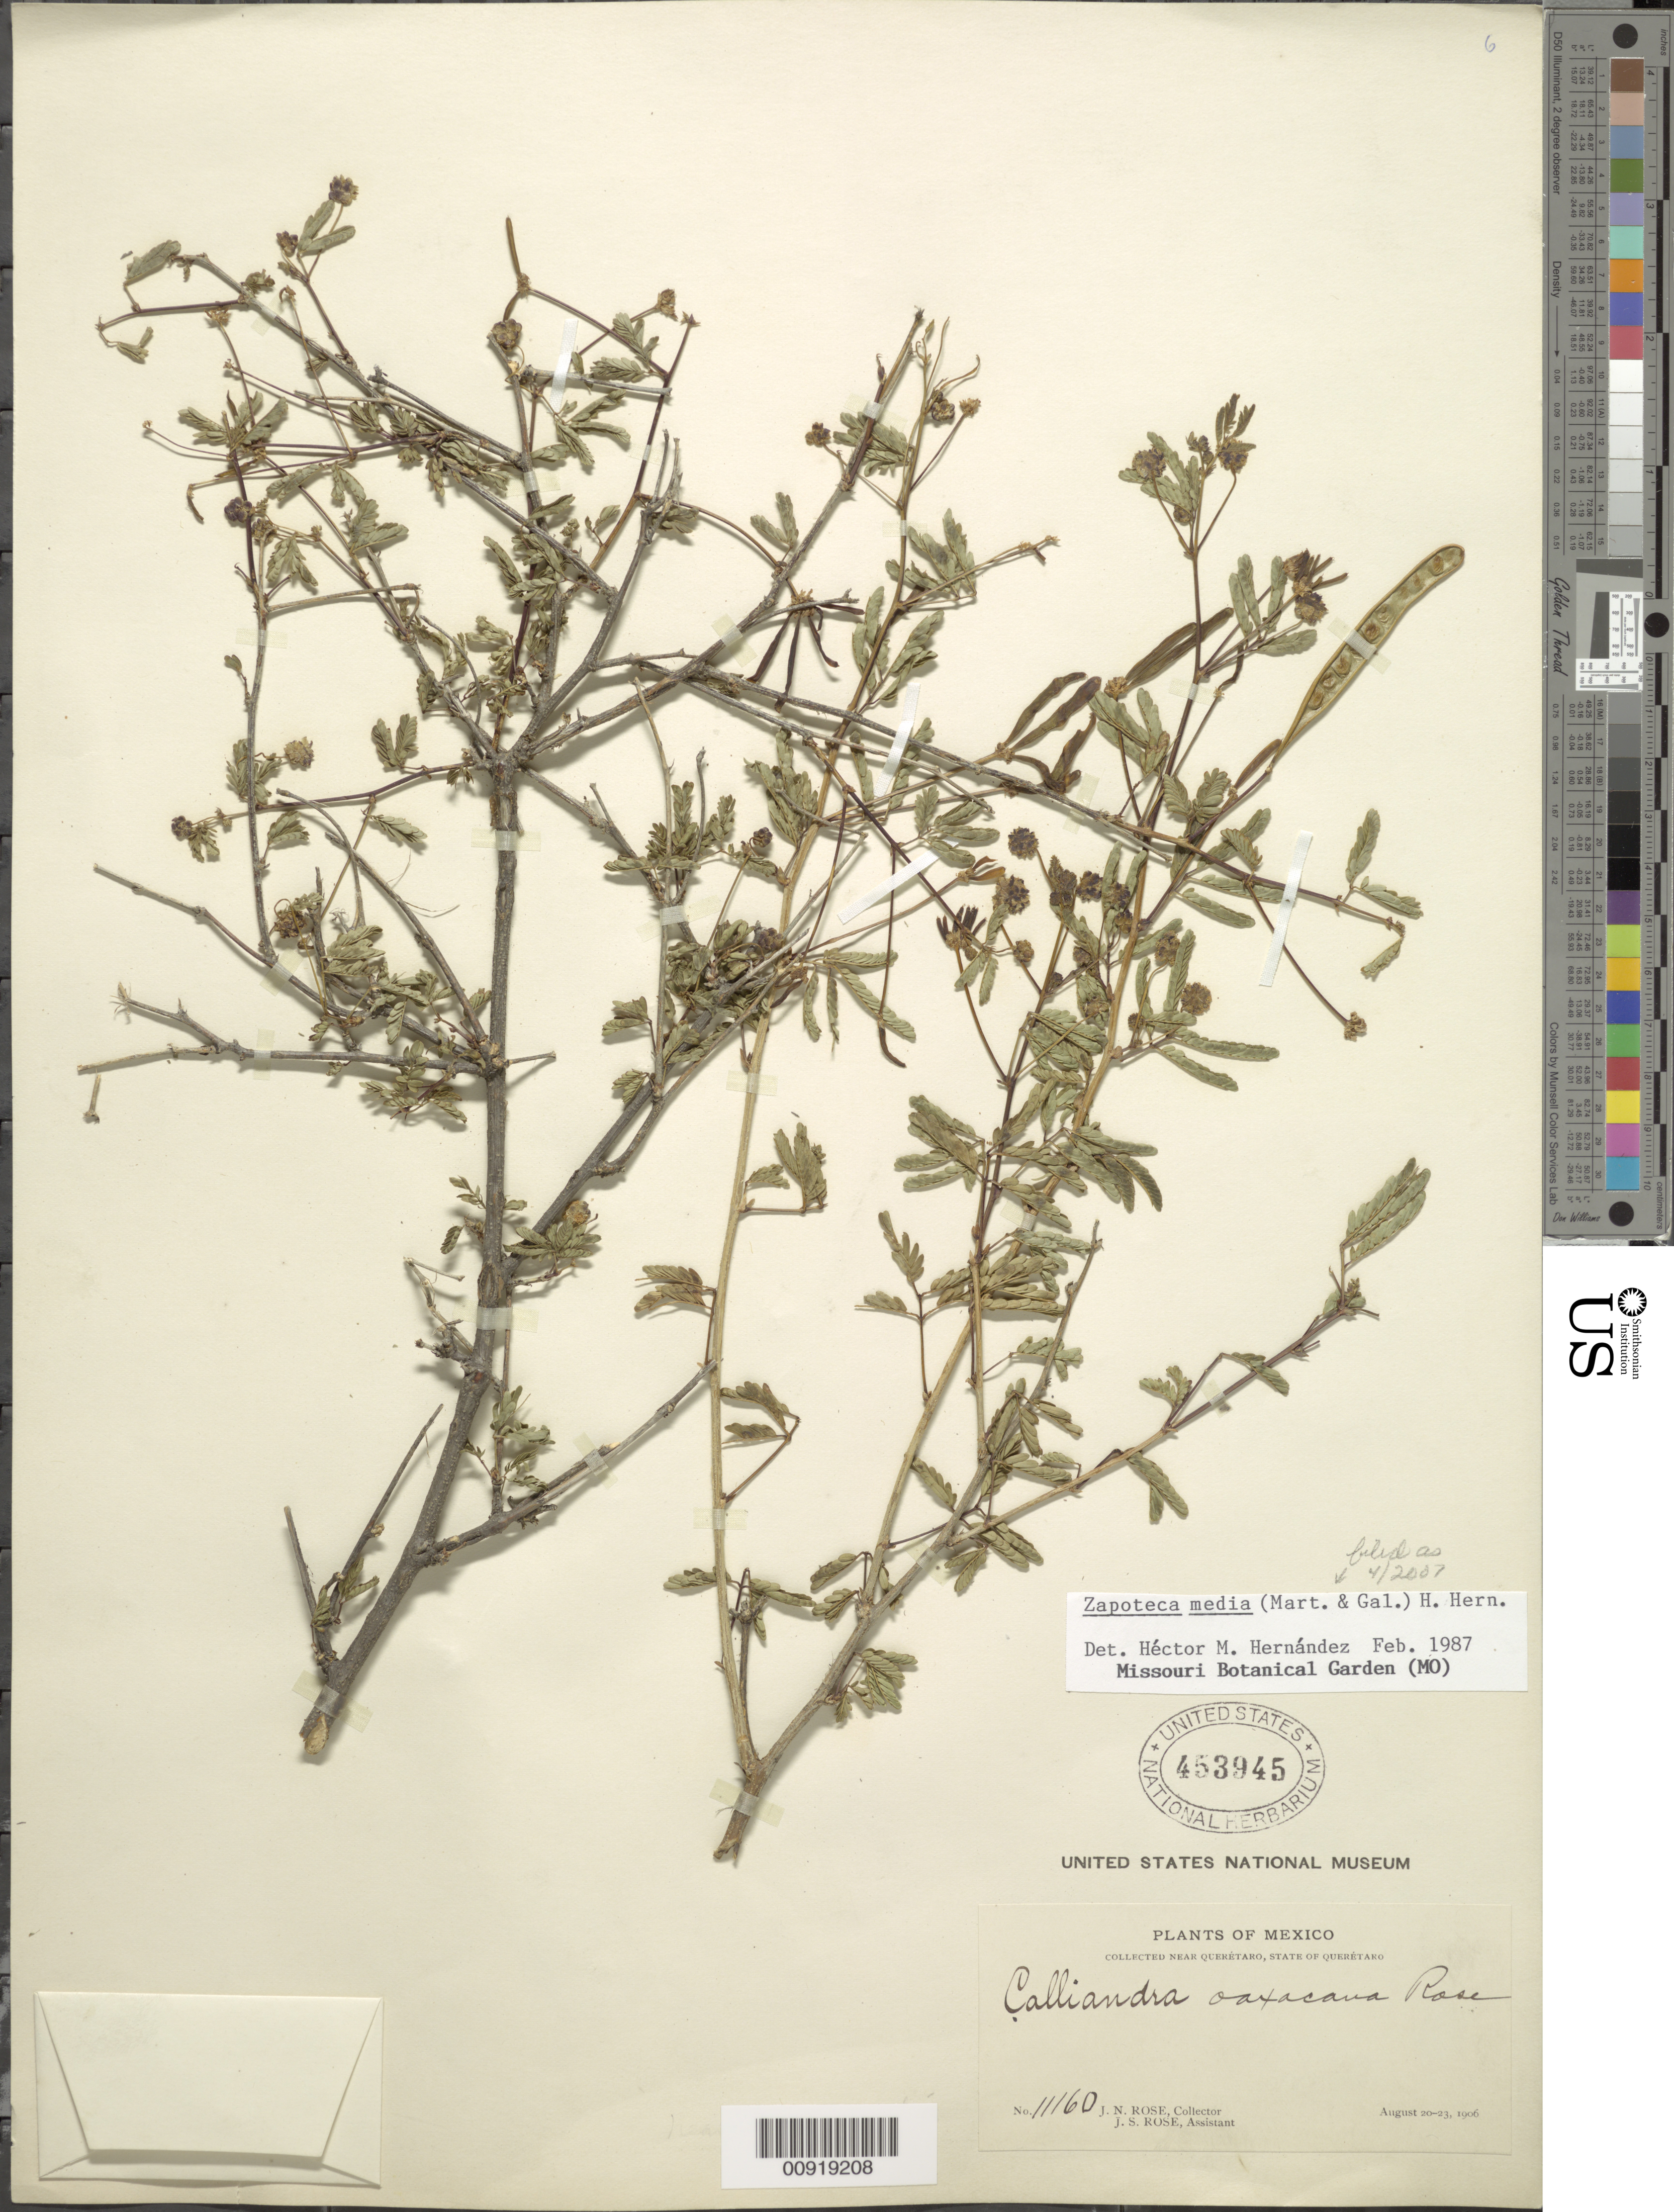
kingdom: Plantae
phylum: Tracheophyta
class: Magnoliopsida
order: Fabales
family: Fabaceae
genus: Zapoteca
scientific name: Zapoteca media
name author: (M. Martens & Galeotti) H.M. Hern.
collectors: J. N. Rose & J. S. Rose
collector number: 11160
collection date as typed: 20 Aug 1906 to 23 Aug 1906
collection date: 1906-08-20/1906-08-23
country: Mexico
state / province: Querétaro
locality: Near Querétaro, State of Querétaro.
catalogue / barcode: US 453945